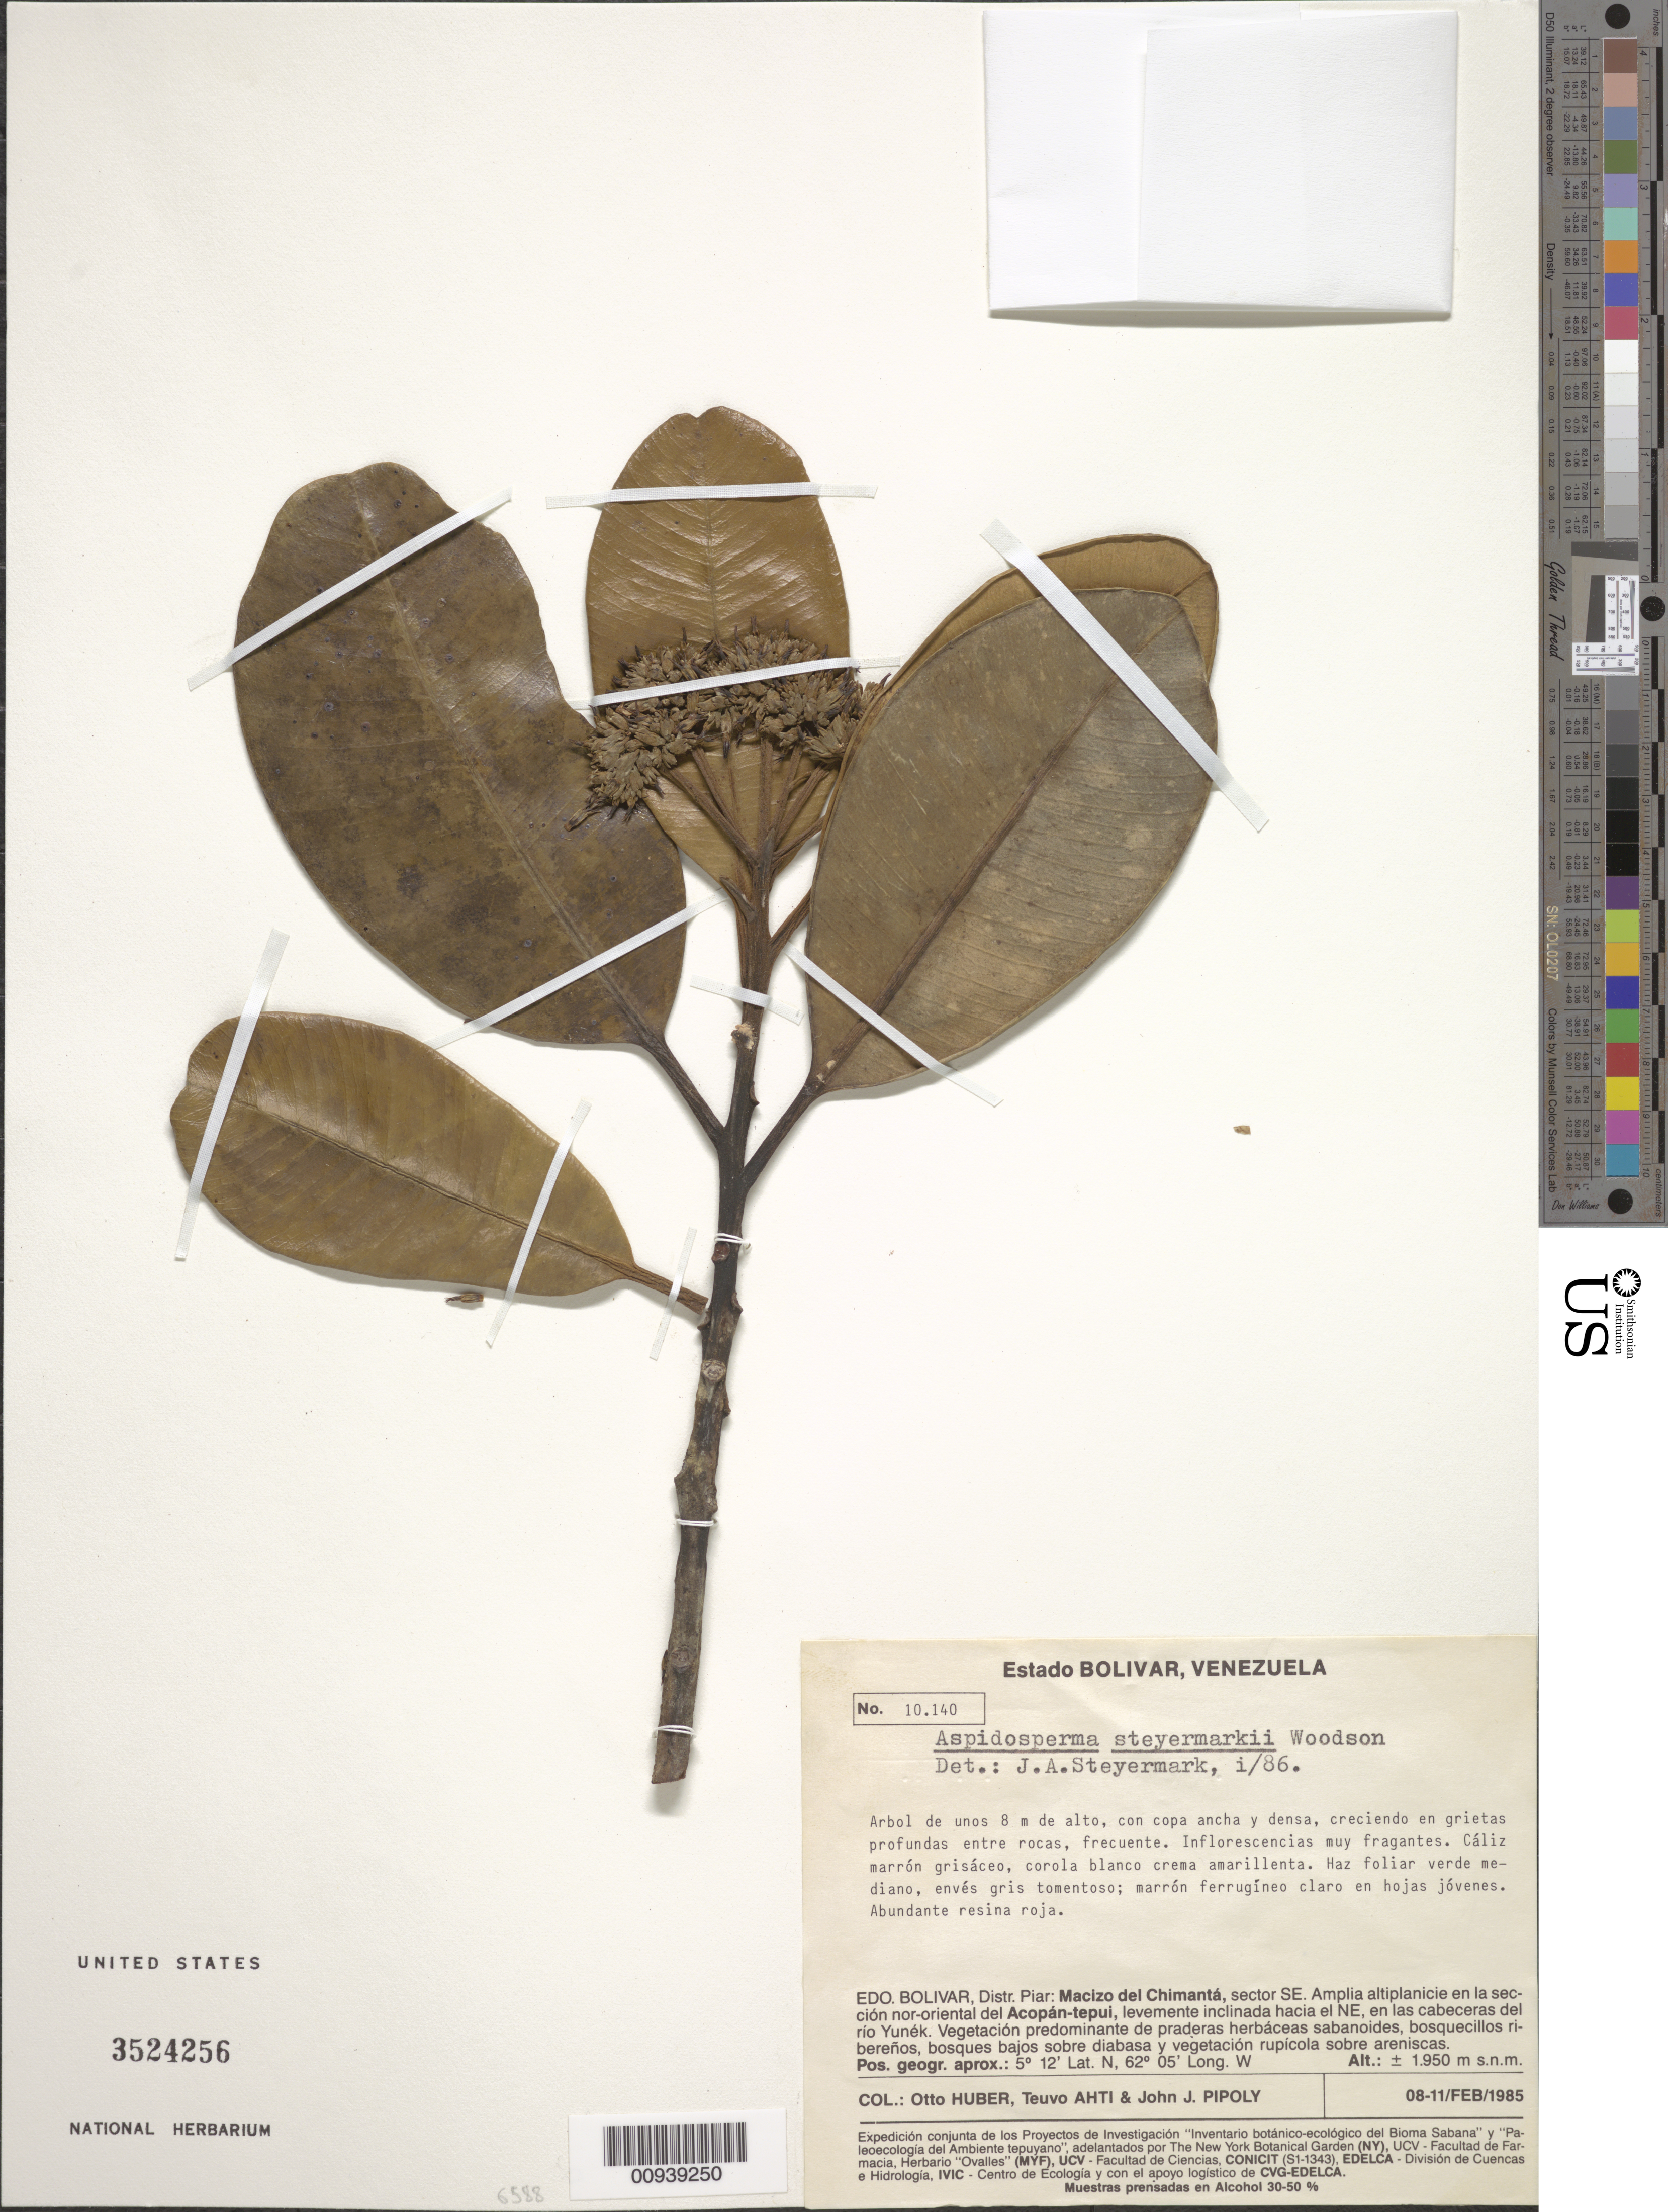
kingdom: Plantae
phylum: Tracheophyta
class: Magnoliopsida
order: Gentianales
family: Apocynaceae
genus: Aspidosperma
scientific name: Aspidosperma steyermarkii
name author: Woodson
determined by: Potgieter, K.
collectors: O. Huber, T. T. Ahti & J. J. Pipoly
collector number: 10140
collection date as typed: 8-Feb-85 to 11-Feb-85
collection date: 1985-02-08/1985-02-11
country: Venezuela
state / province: Bolívar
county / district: Piar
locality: Macizo del Chimantá, Acopan-tepuí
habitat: Creciendo en grietas profundas entre rocas. Veg predom de arbustales densos sobre turberas, praderas herbaceas sabanoides, bosques riberenos,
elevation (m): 1950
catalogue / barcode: US 3524256